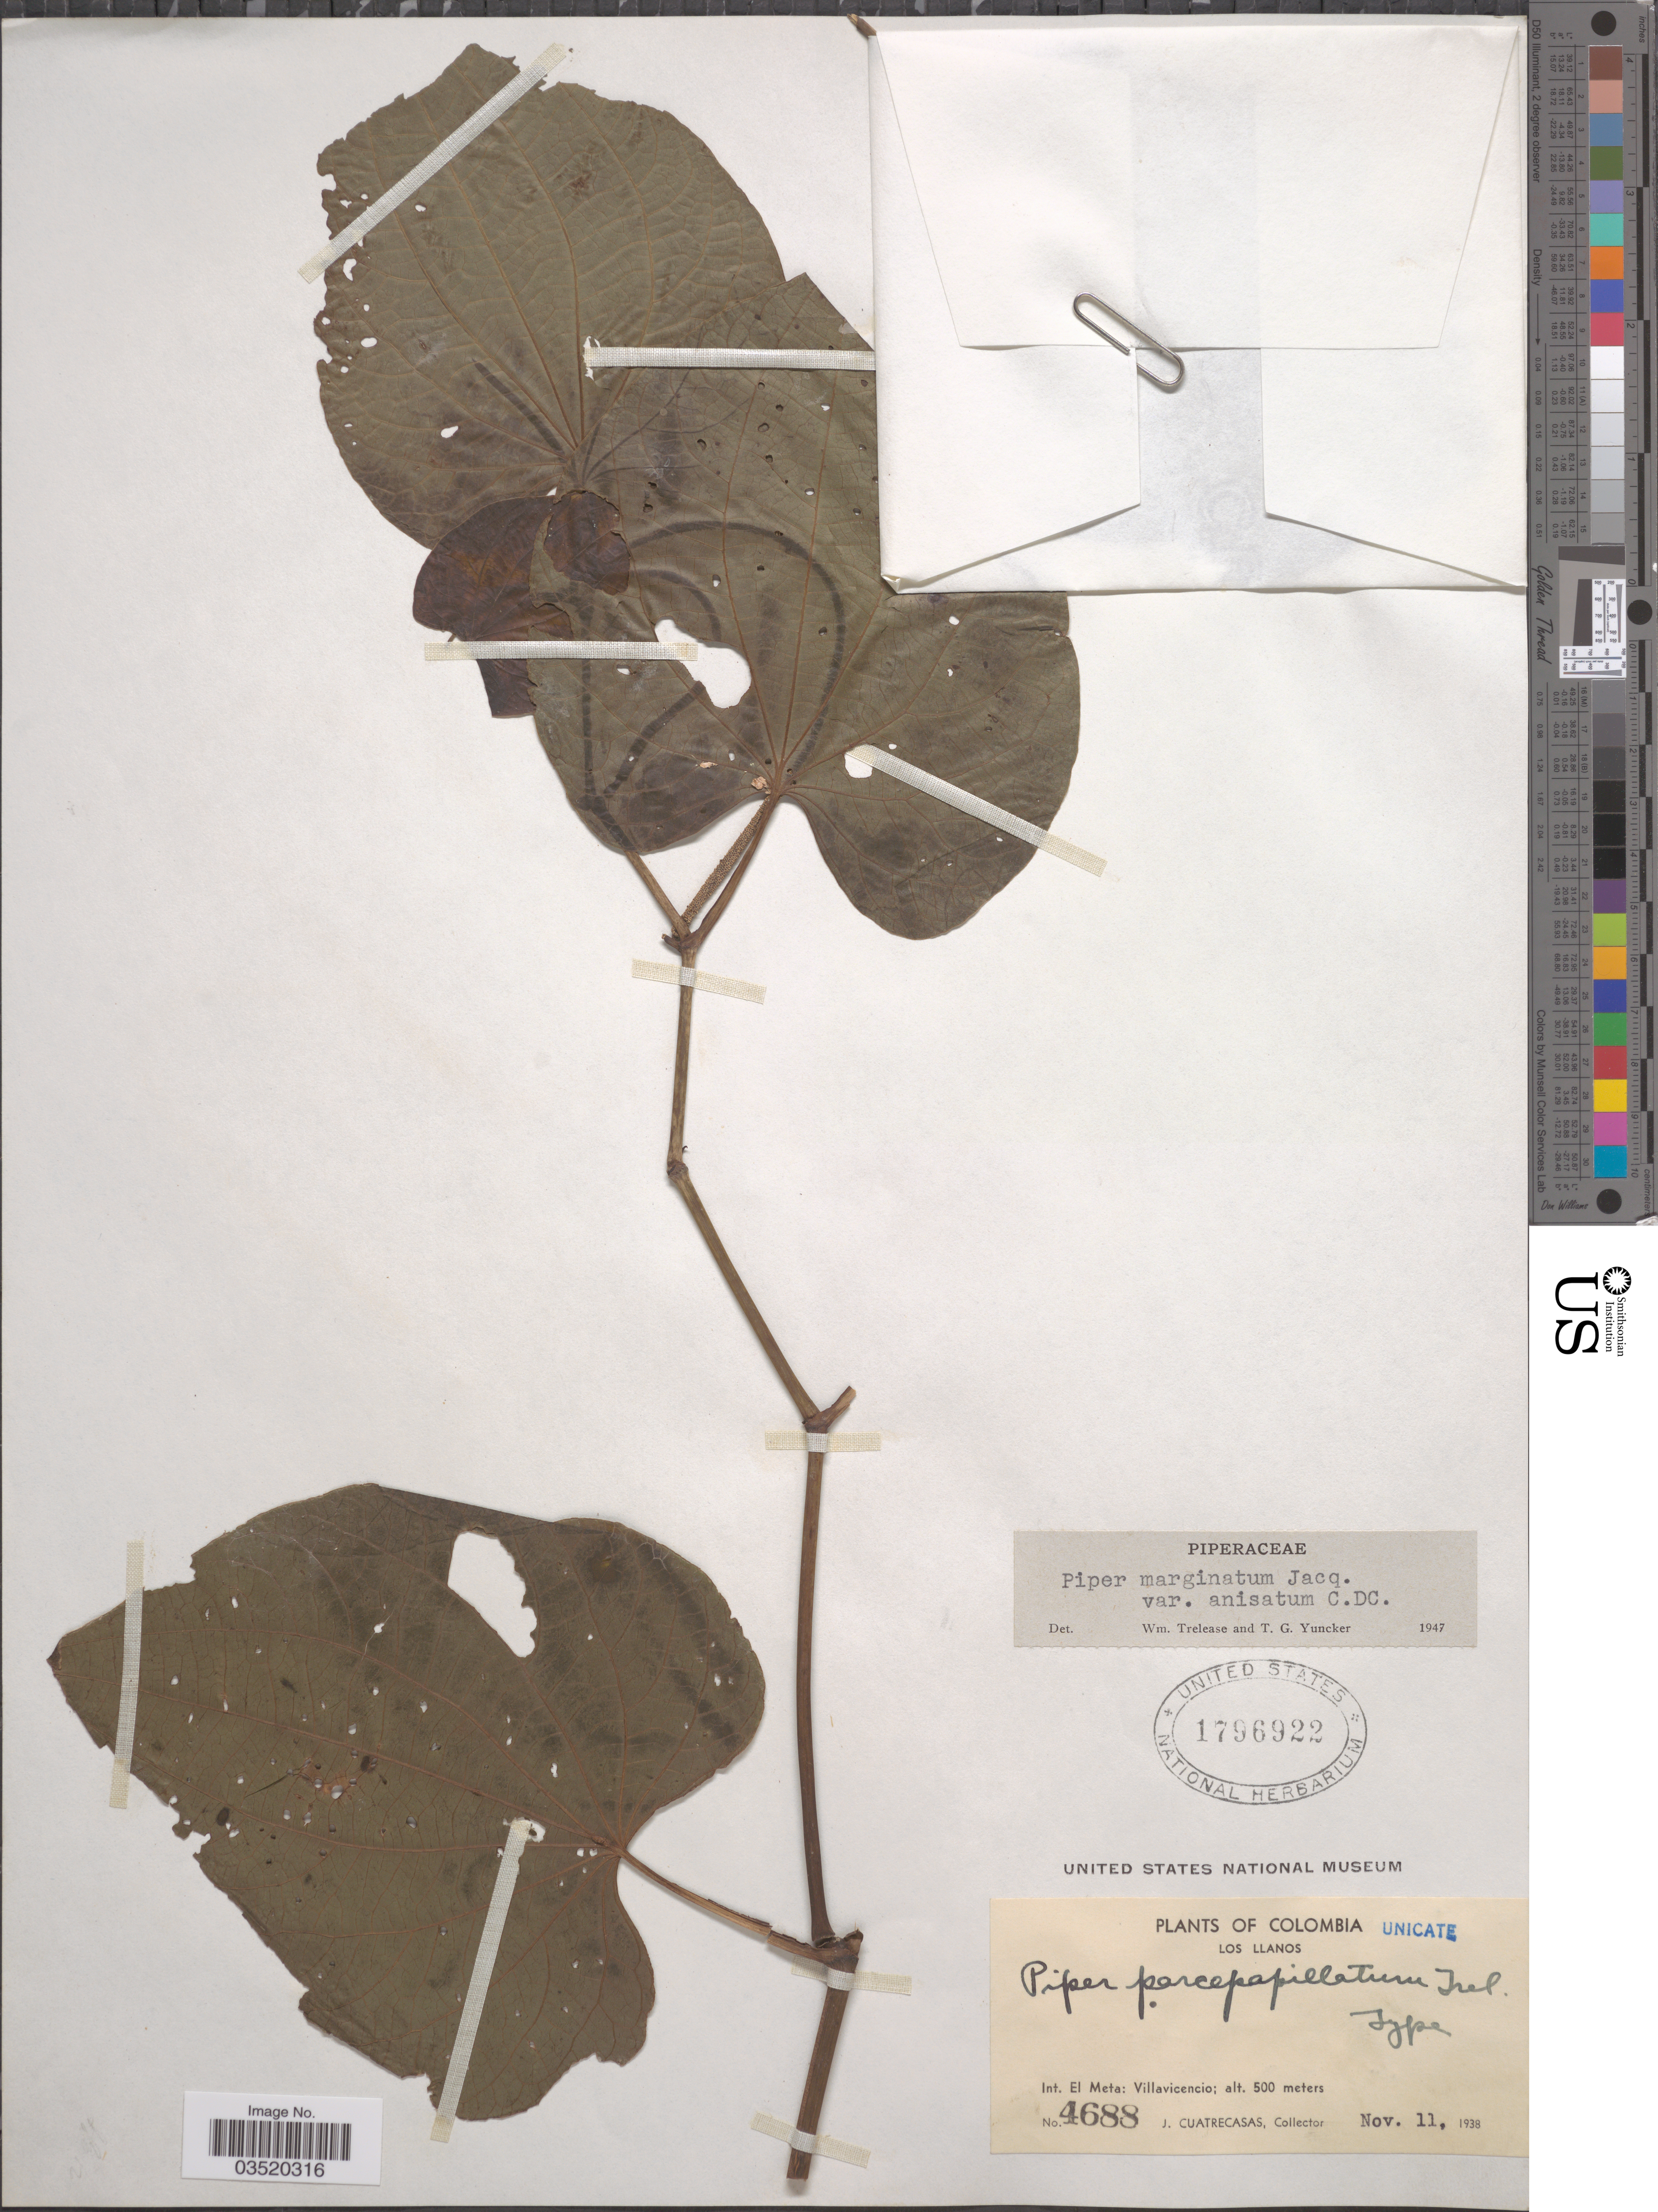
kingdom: Plantae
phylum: Tracheophyta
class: Magnoliopsida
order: Piperales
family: Piperaceae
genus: Piper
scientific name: Piper marginatum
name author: Jacq.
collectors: J. Cuatrecasas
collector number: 4688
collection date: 1938-11-11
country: Colombia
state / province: Meta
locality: Los Llanos. Int. El Meta: Villavicencio.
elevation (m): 500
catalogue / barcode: US 1796922